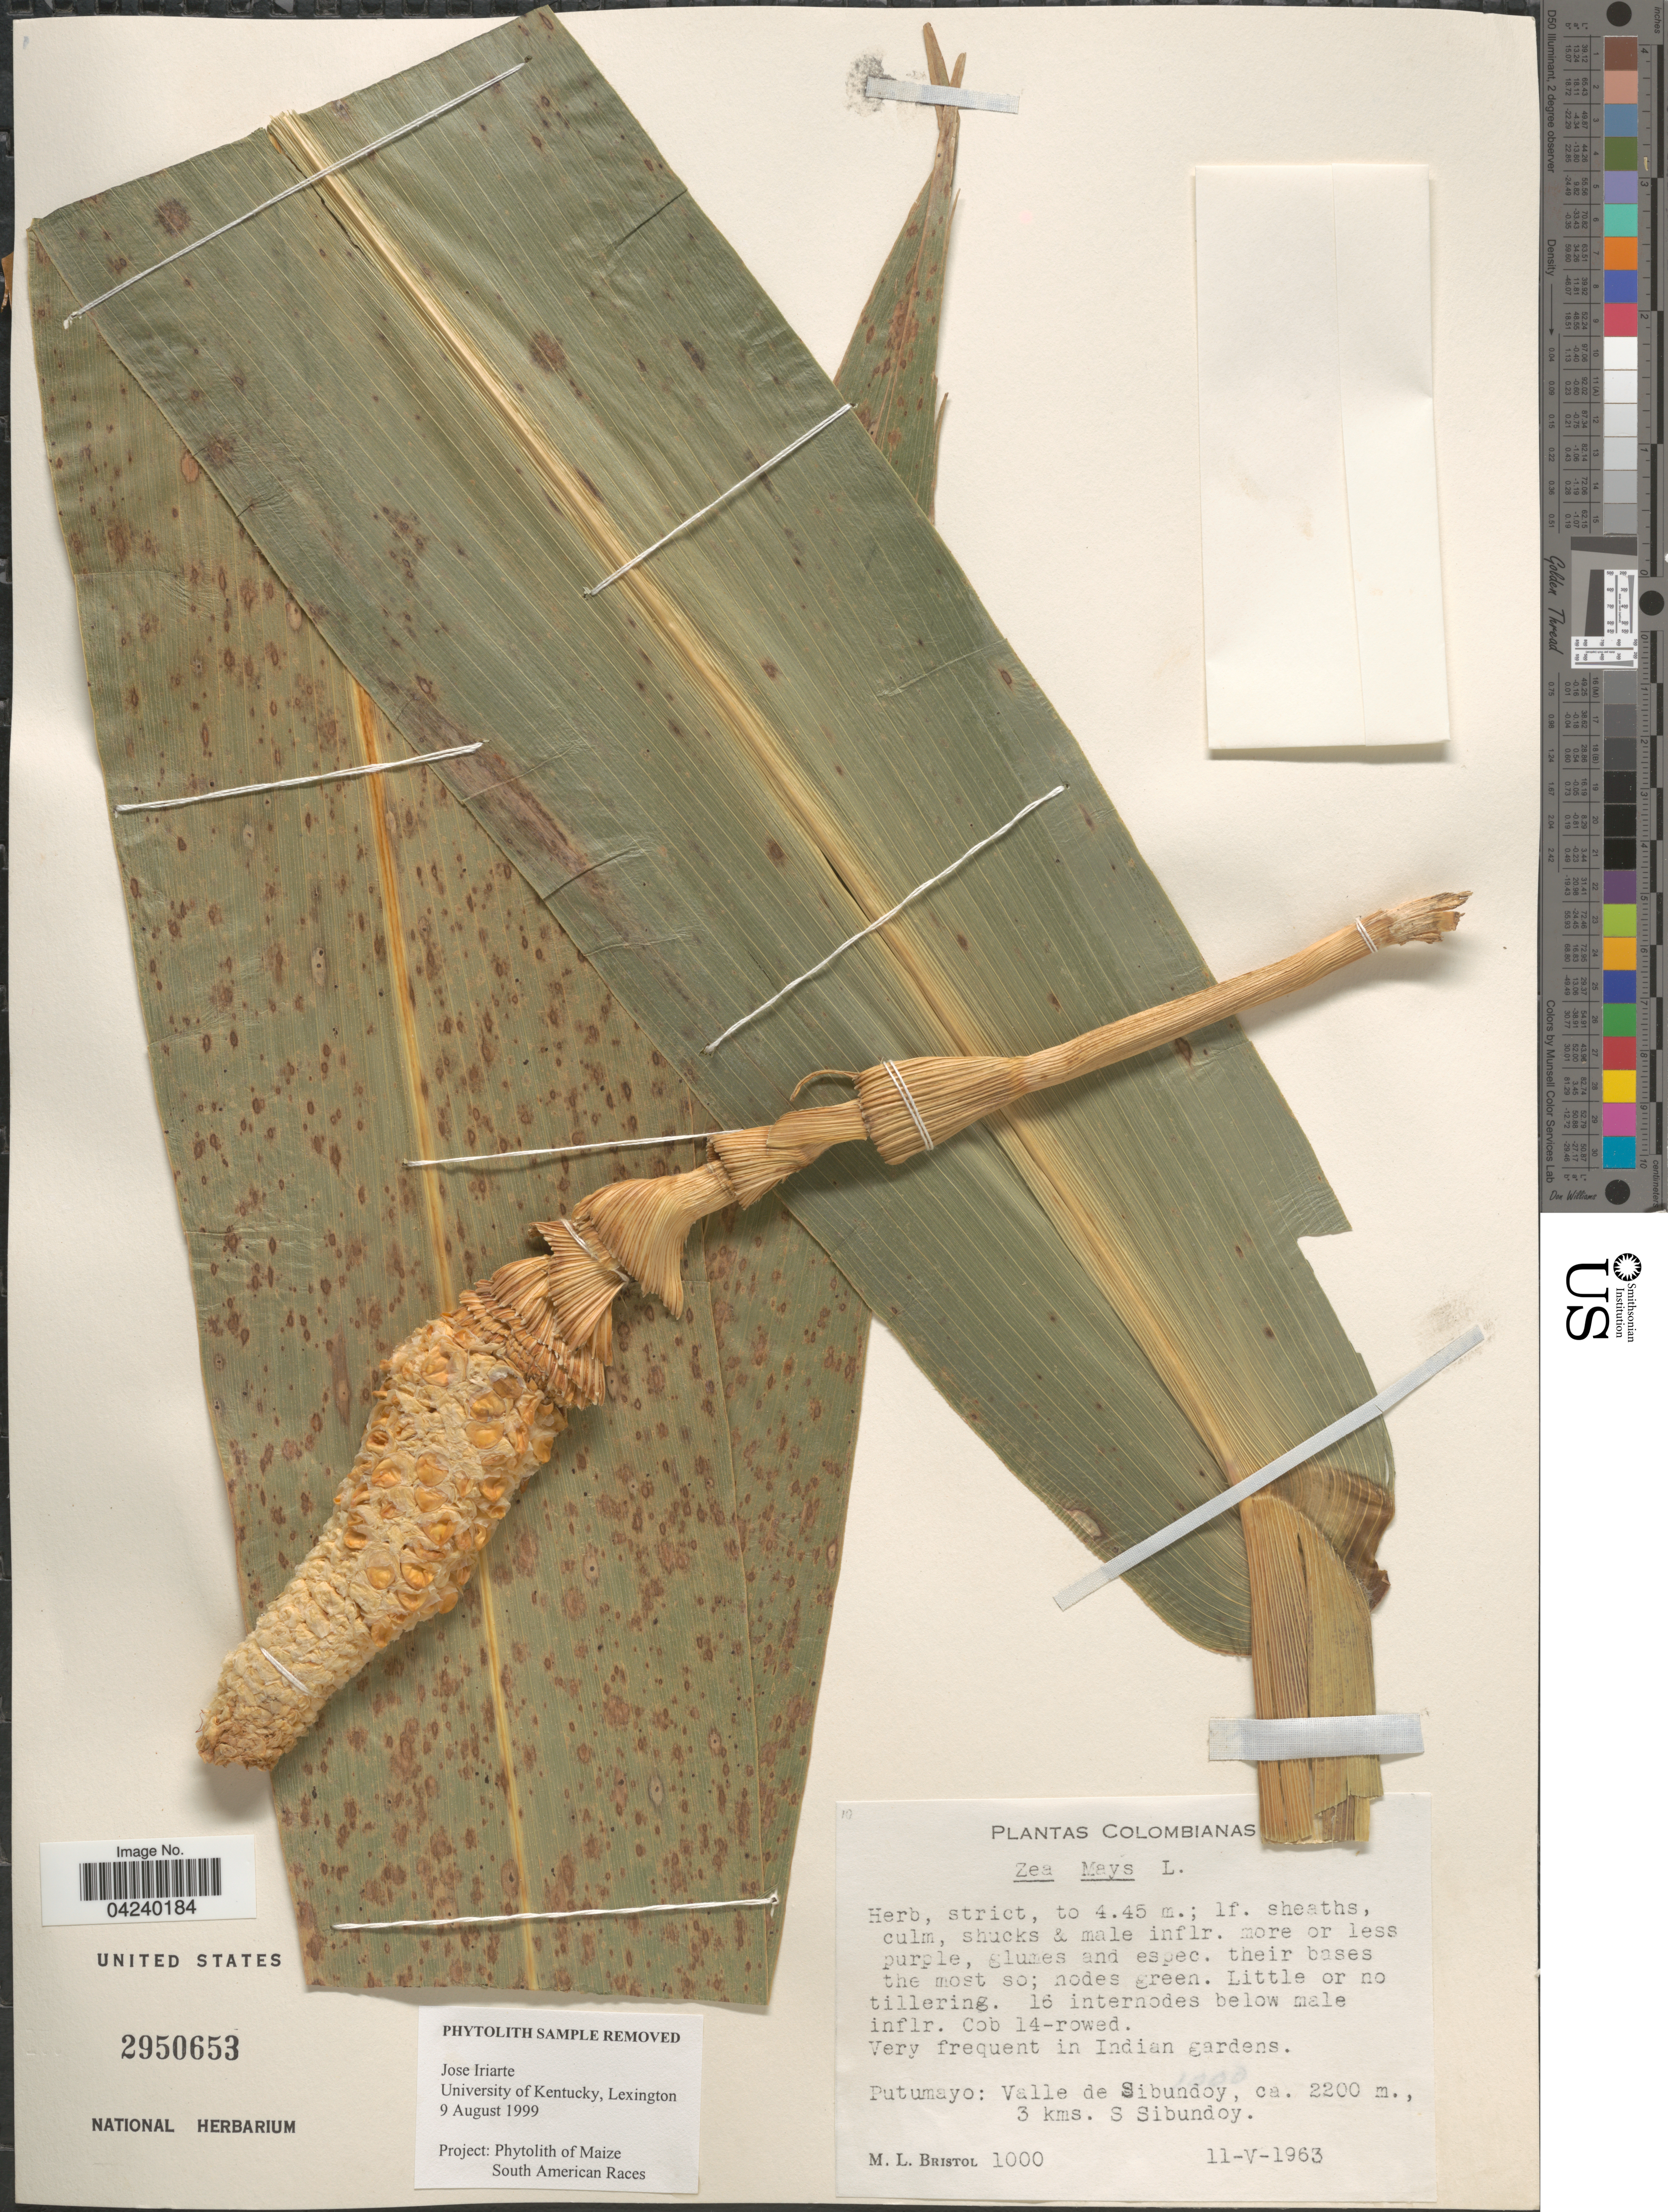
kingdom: Plantae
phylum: Tracheophyta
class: Liliopsida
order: Poales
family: Poaceae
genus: Zea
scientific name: Zea mays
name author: L.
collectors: M. L. Bristol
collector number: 1000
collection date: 1963-05-11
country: Colombia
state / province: Putumayo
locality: In Indian gardens. Valle de Sibundoy, 3 kms. S Sibundoy.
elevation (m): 2200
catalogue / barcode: US 2950653